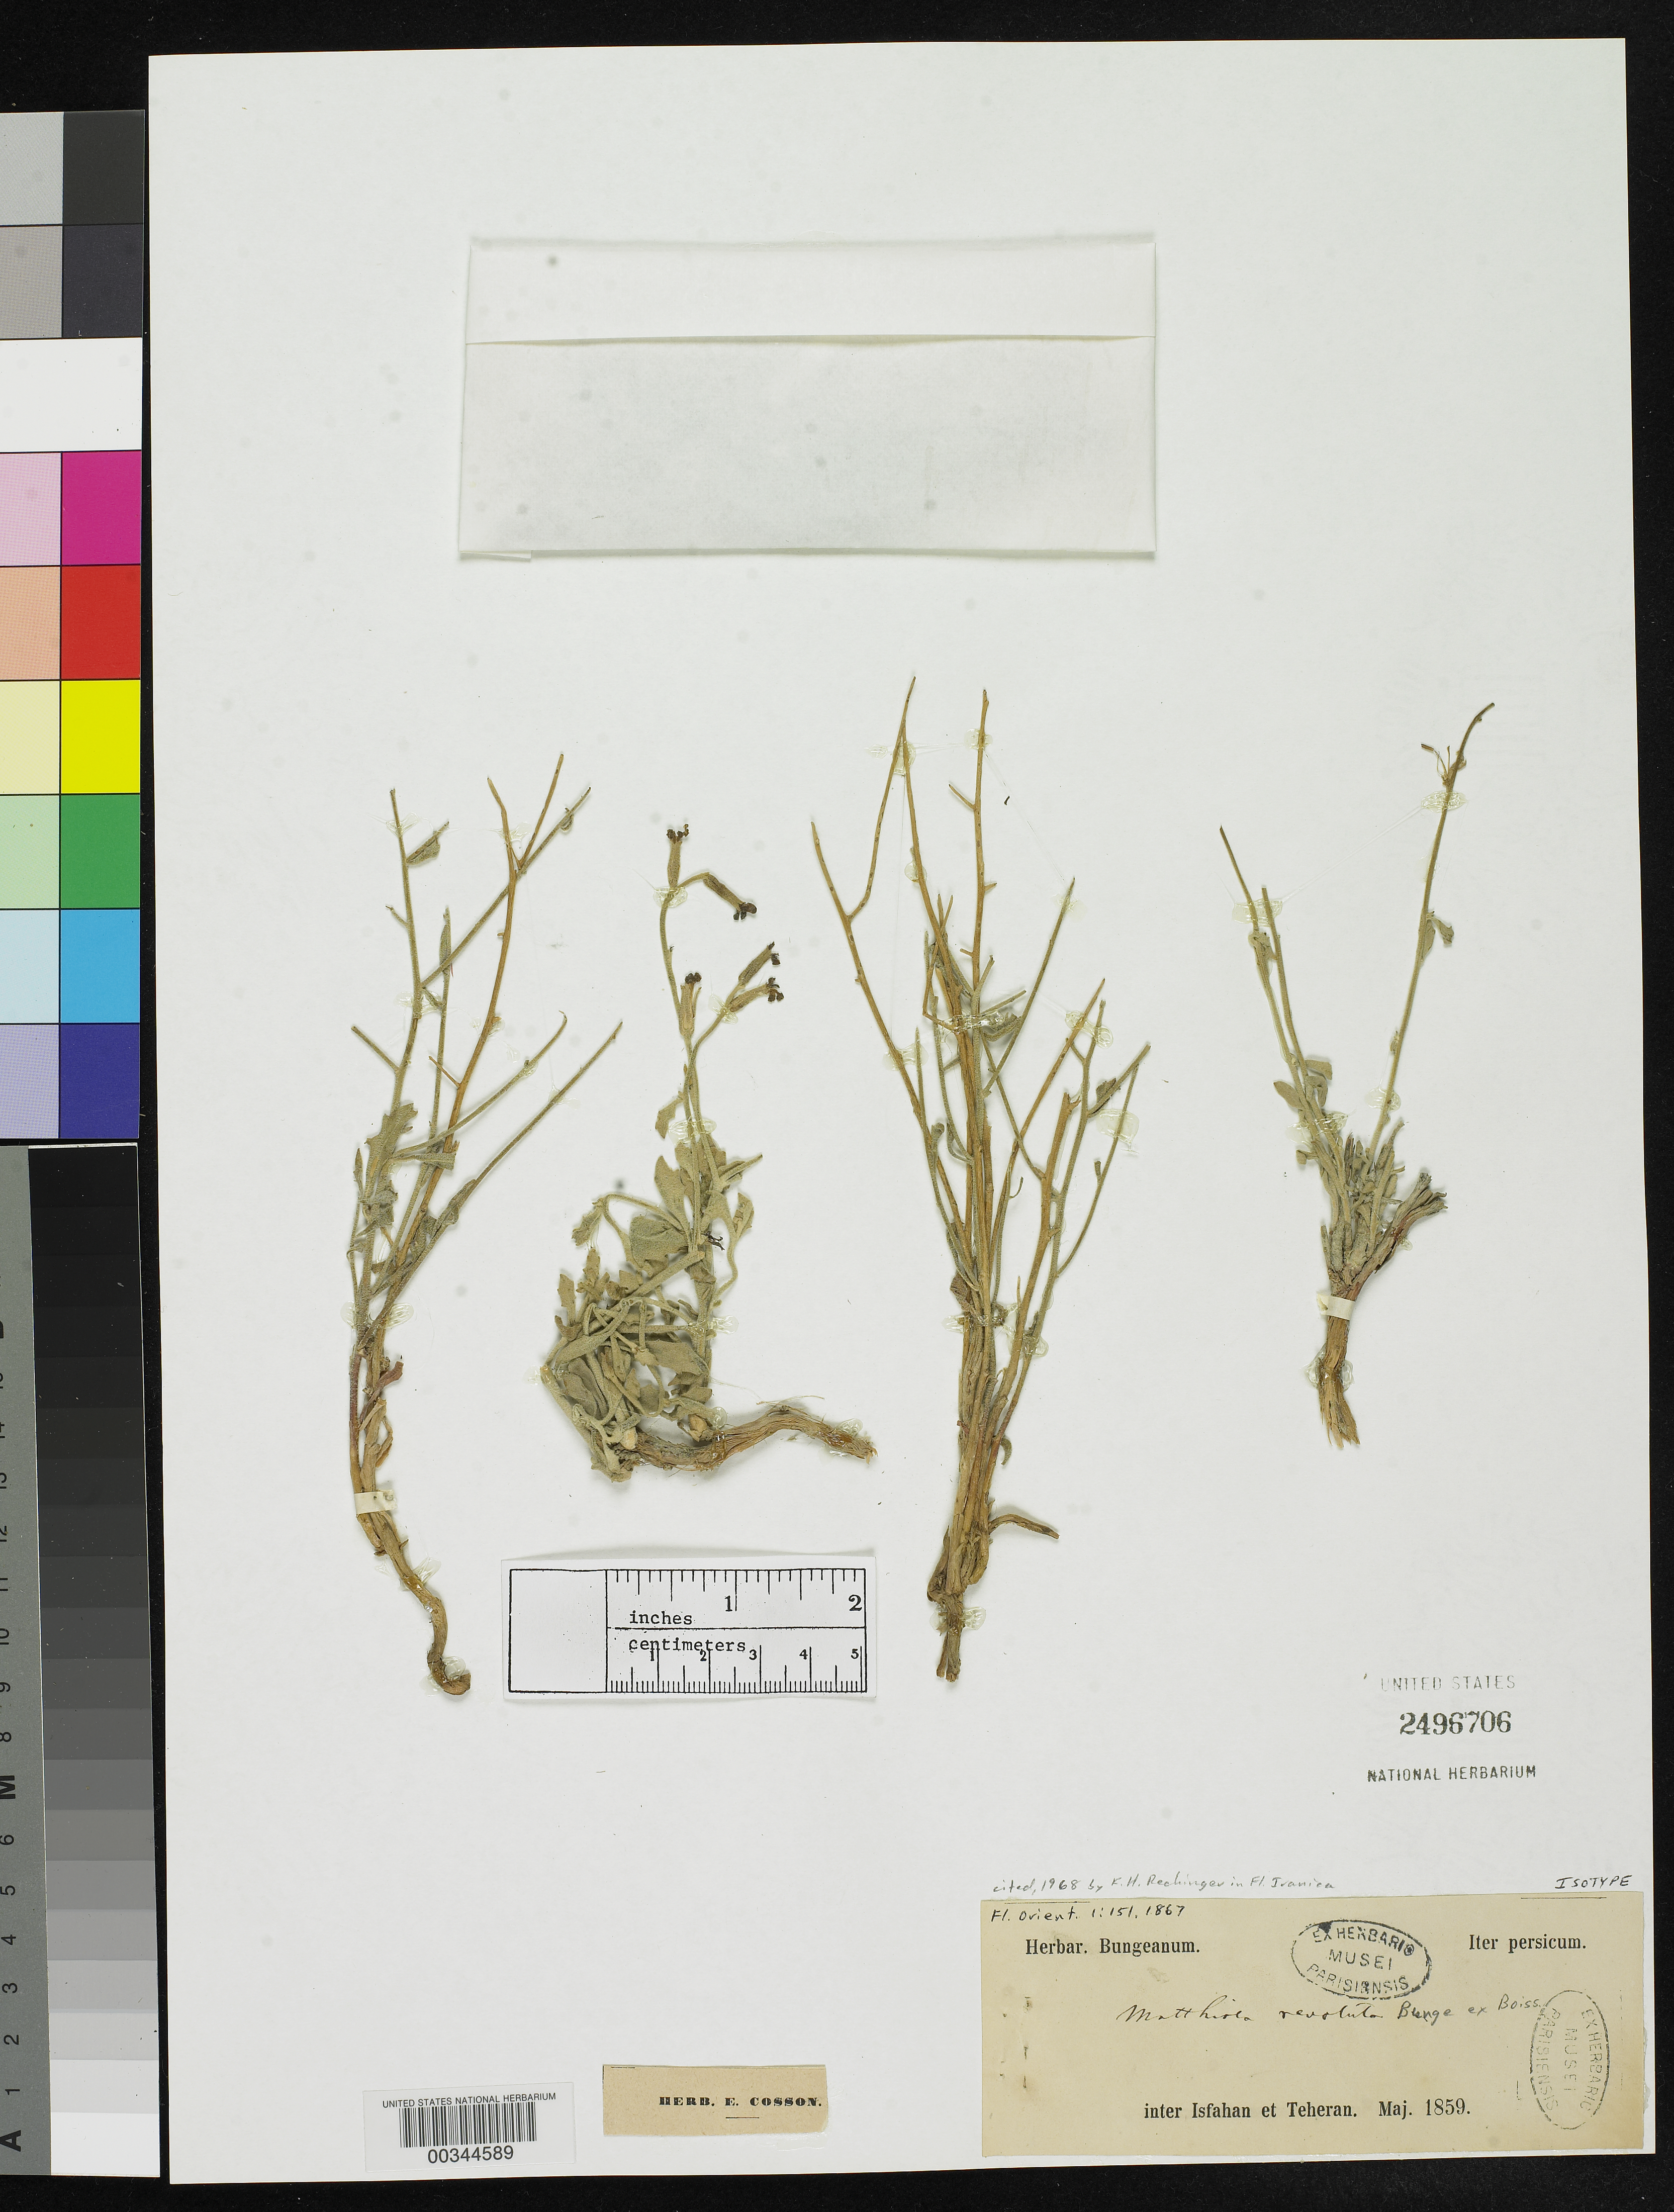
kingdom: Plantae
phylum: Tracheophyta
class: Magnoliopsida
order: Brassicales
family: Brassicaceae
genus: Matthiola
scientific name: Matthiola revoluta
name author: Bunge ex Boiss.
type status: Isotype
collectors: A. Bunge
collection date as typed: May 1859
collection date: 1859-05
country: Iran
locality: Inter Isfahan et Teheran.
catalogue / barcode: US 2496706